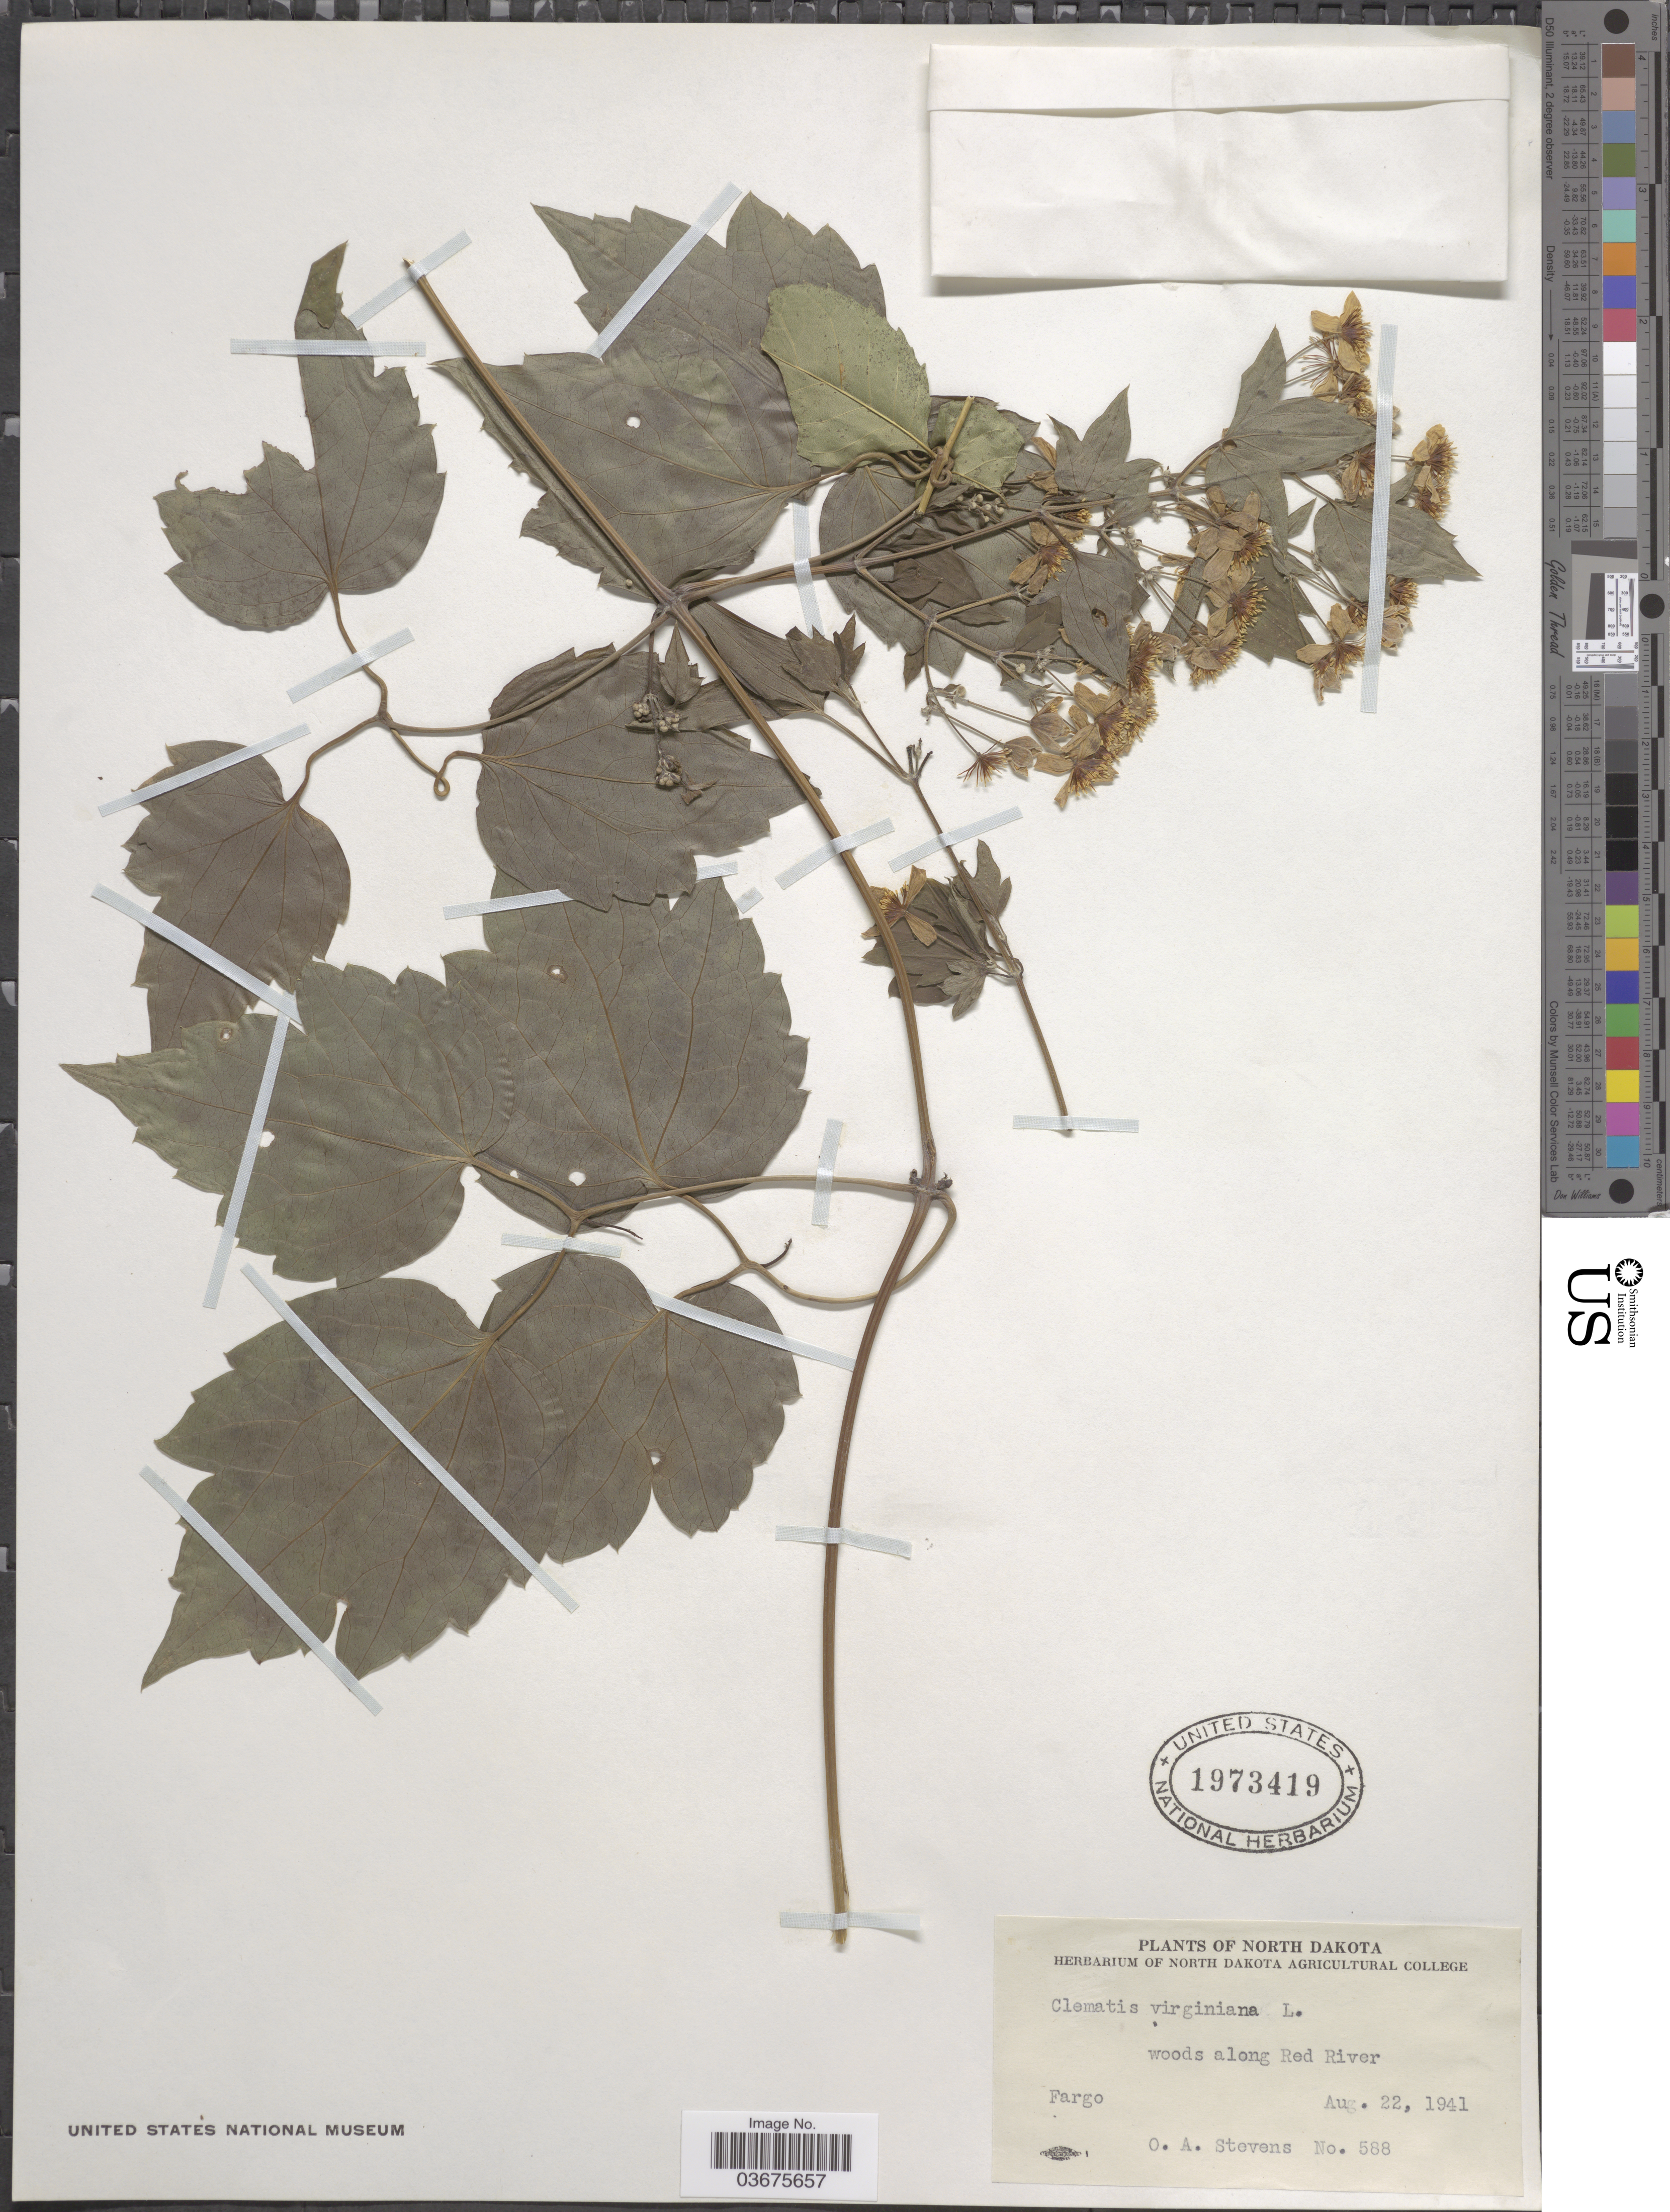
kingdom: Plantae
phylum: Tracheophyta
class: Magnoliopsida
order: Ranunculales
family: Ranunculaceae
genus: Clematis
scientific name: Clematis virginiana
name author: L.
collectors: O. A. Stevens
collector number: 588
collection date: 1941-08-22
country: United States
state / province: North Dakota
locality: Woods along Red River. Fargo.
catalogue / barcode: US 1973419